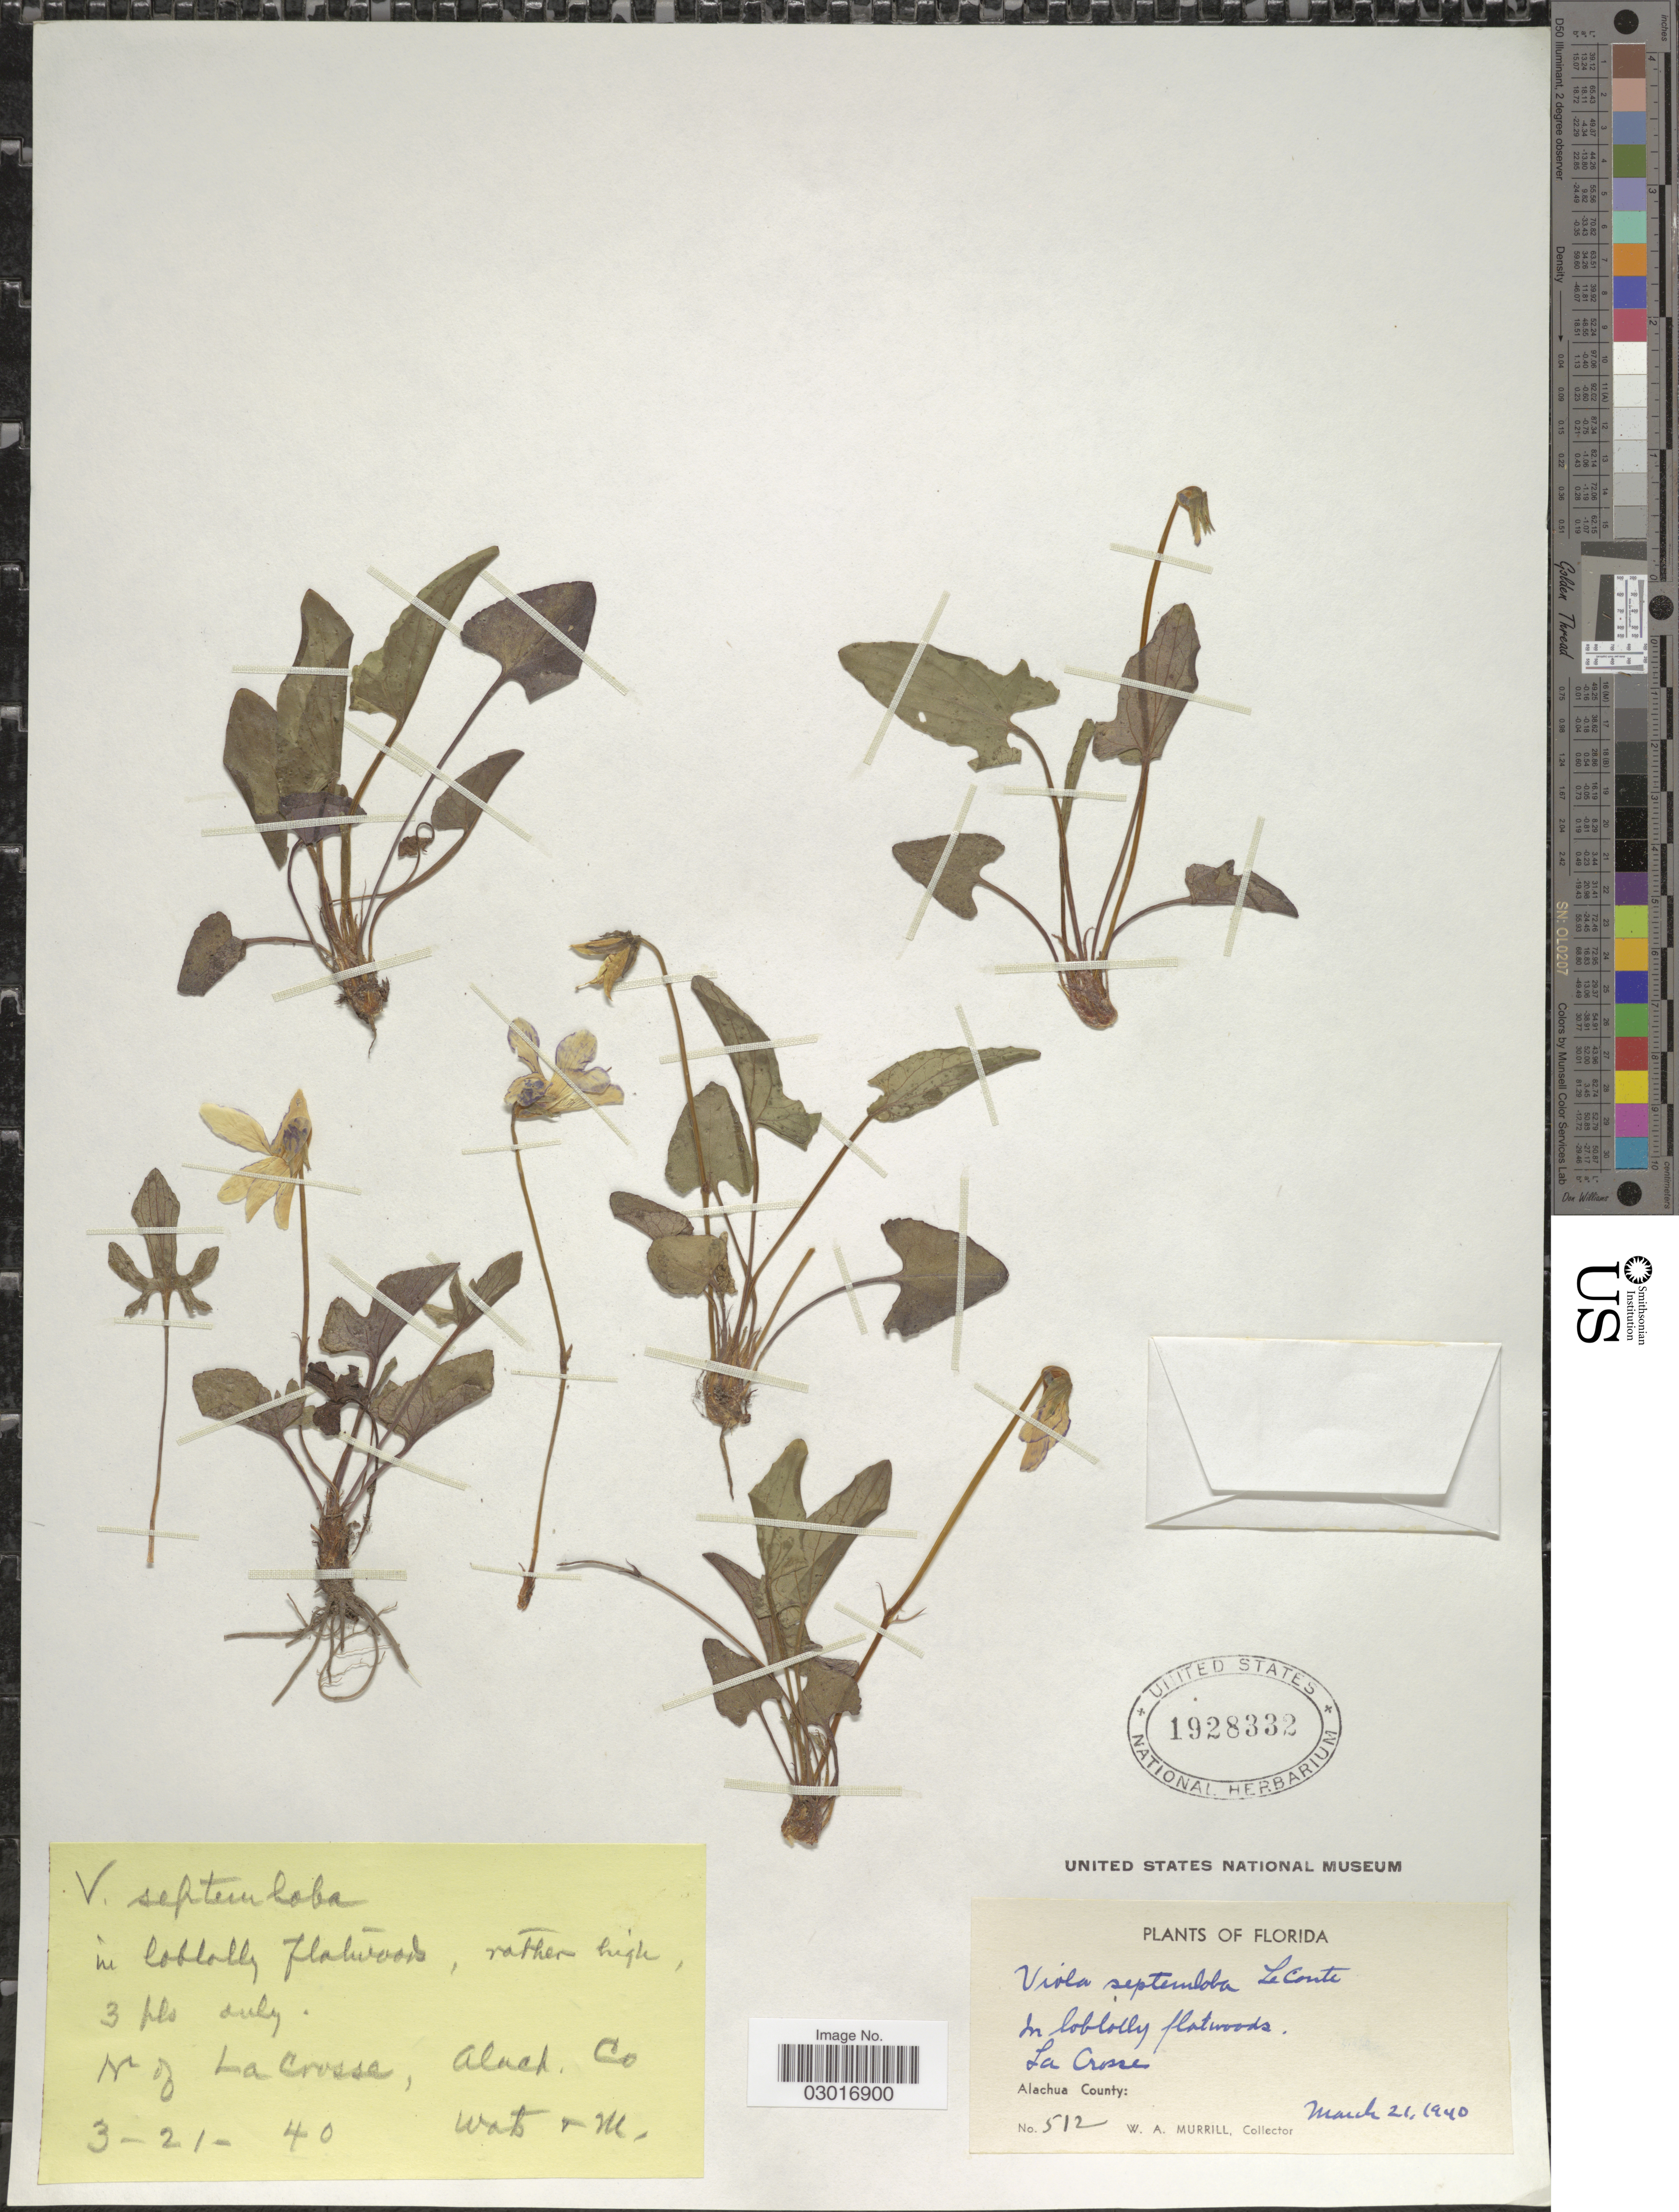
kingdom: Plantae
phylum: Tracheophyta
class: Magnoliopsida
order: Malpighiales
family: Violaceae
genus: Viola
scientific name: Viola septemloba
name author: LeConte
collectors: W. A. Murrill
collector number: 512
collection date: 1940-03-21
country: United States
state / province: Florida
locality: La Crosse, Alachua County., N. of La Crosse.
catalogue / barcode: US 1928332